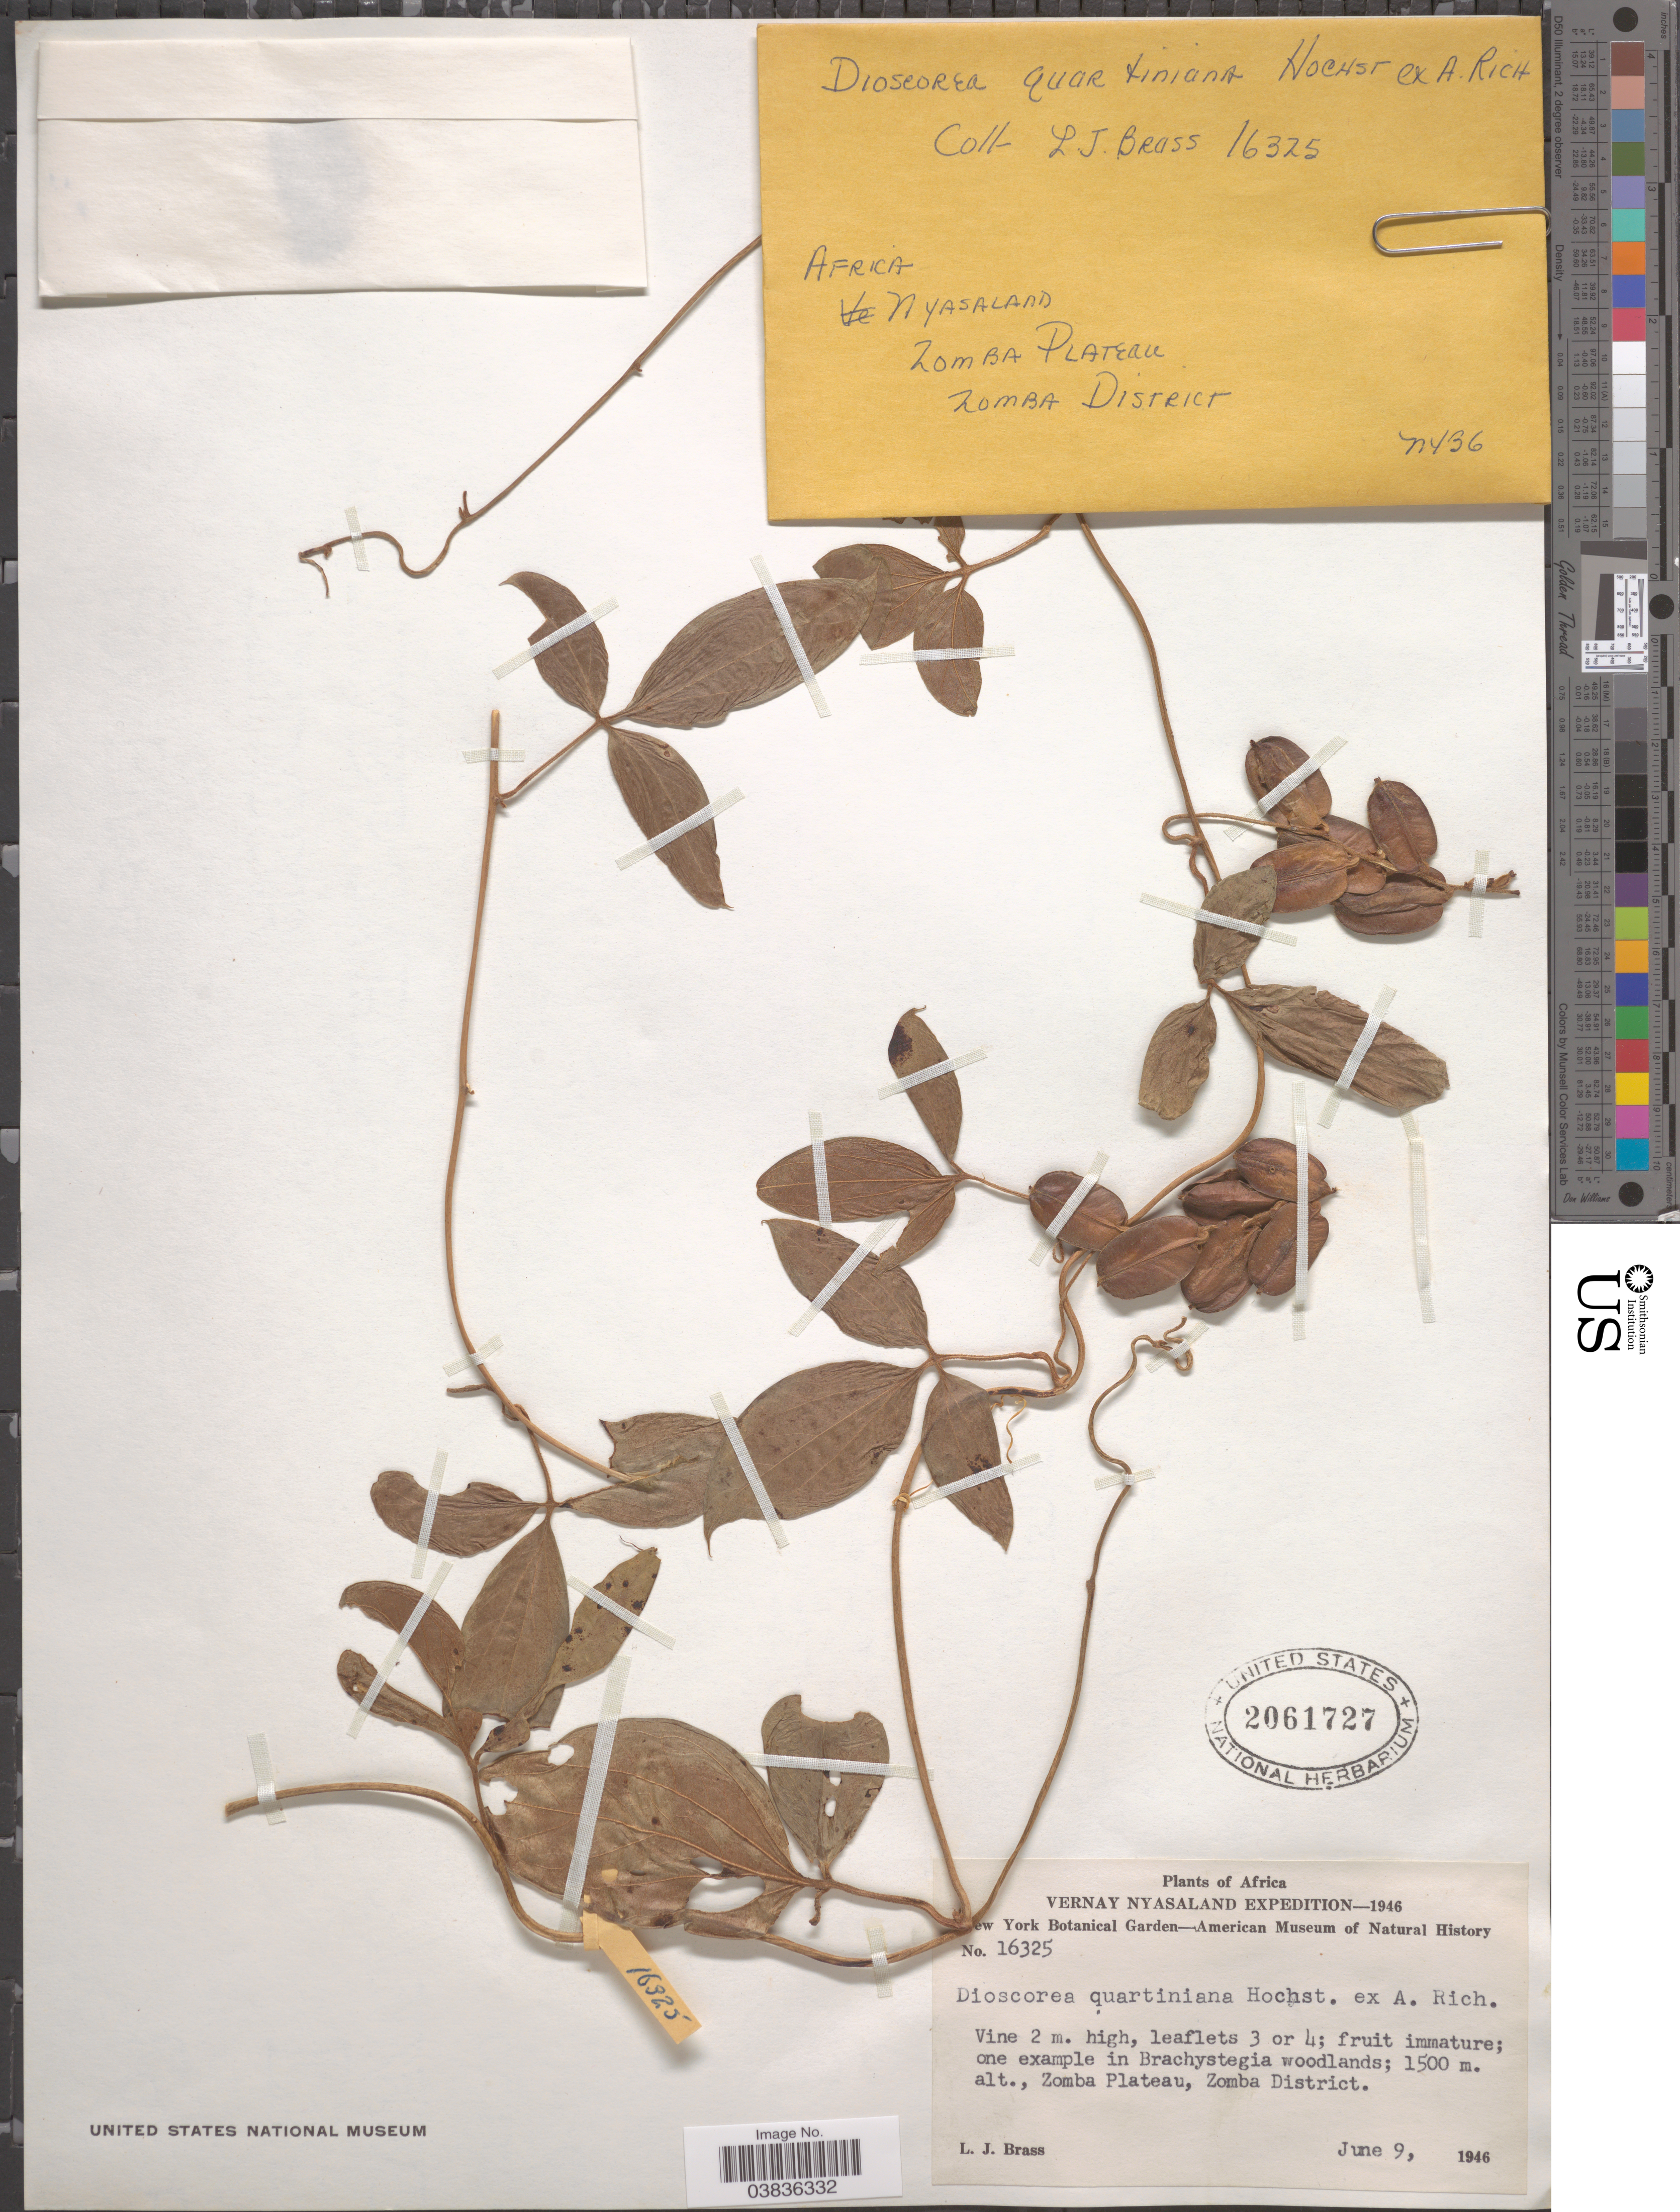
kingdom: Plantae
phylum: Tracheophyta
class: Liliopsida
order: Dioscoreales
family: Dioscoreaceae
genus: Dioscorea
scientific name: Dioscorea quartiniana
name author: A. Rich.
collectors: L. J. Brass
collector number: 16325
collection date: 1946-06-09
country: Malawi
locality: Vernay Nyasaland. Zomba Plateau, Zomba District.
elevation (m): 1500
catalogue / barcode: US 2061727